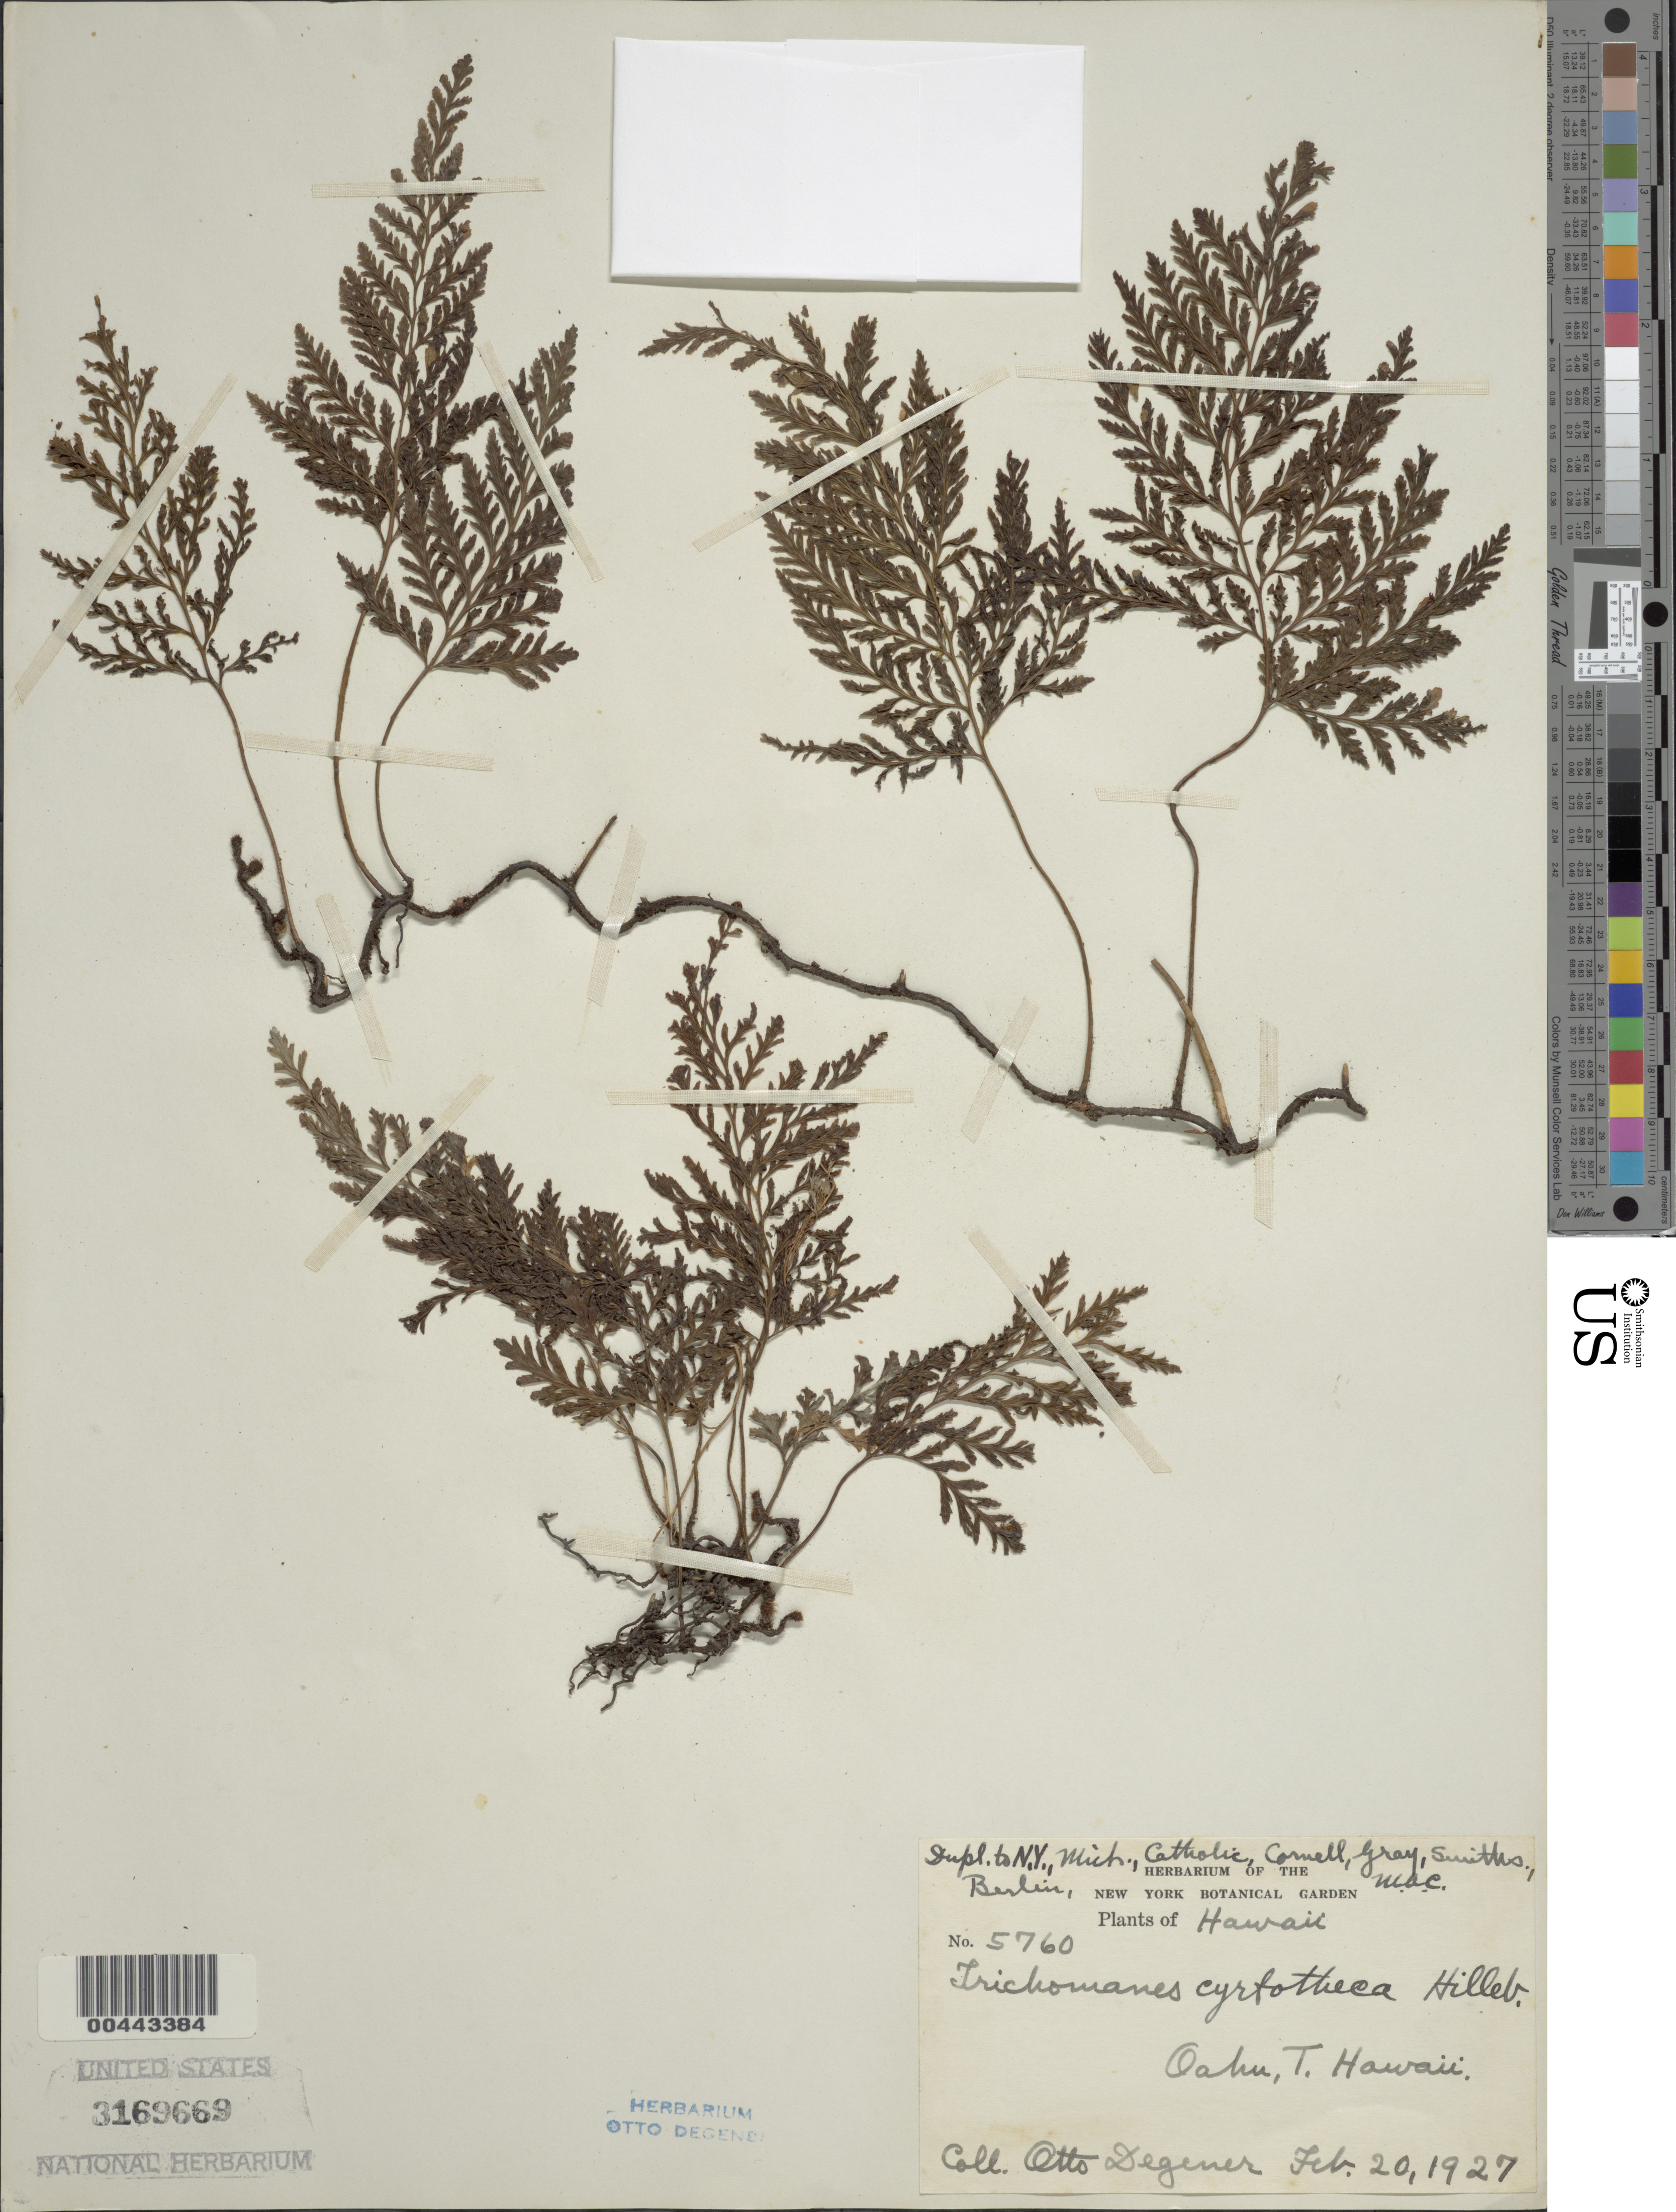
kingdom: Plantae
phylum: Tracheophyta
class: Polypodiopsida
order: Hymenophyllales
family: Hymenophyllaceae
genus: Vandenboschia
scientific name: Vandenboschia cyrtotheca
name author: Copel.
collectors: O. Degener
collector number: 5760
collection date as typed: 20 Feb 1927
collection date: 1927-02-20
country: United States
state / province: Hawaii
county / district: Honolulu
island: Oahu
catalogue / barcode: US 3169669